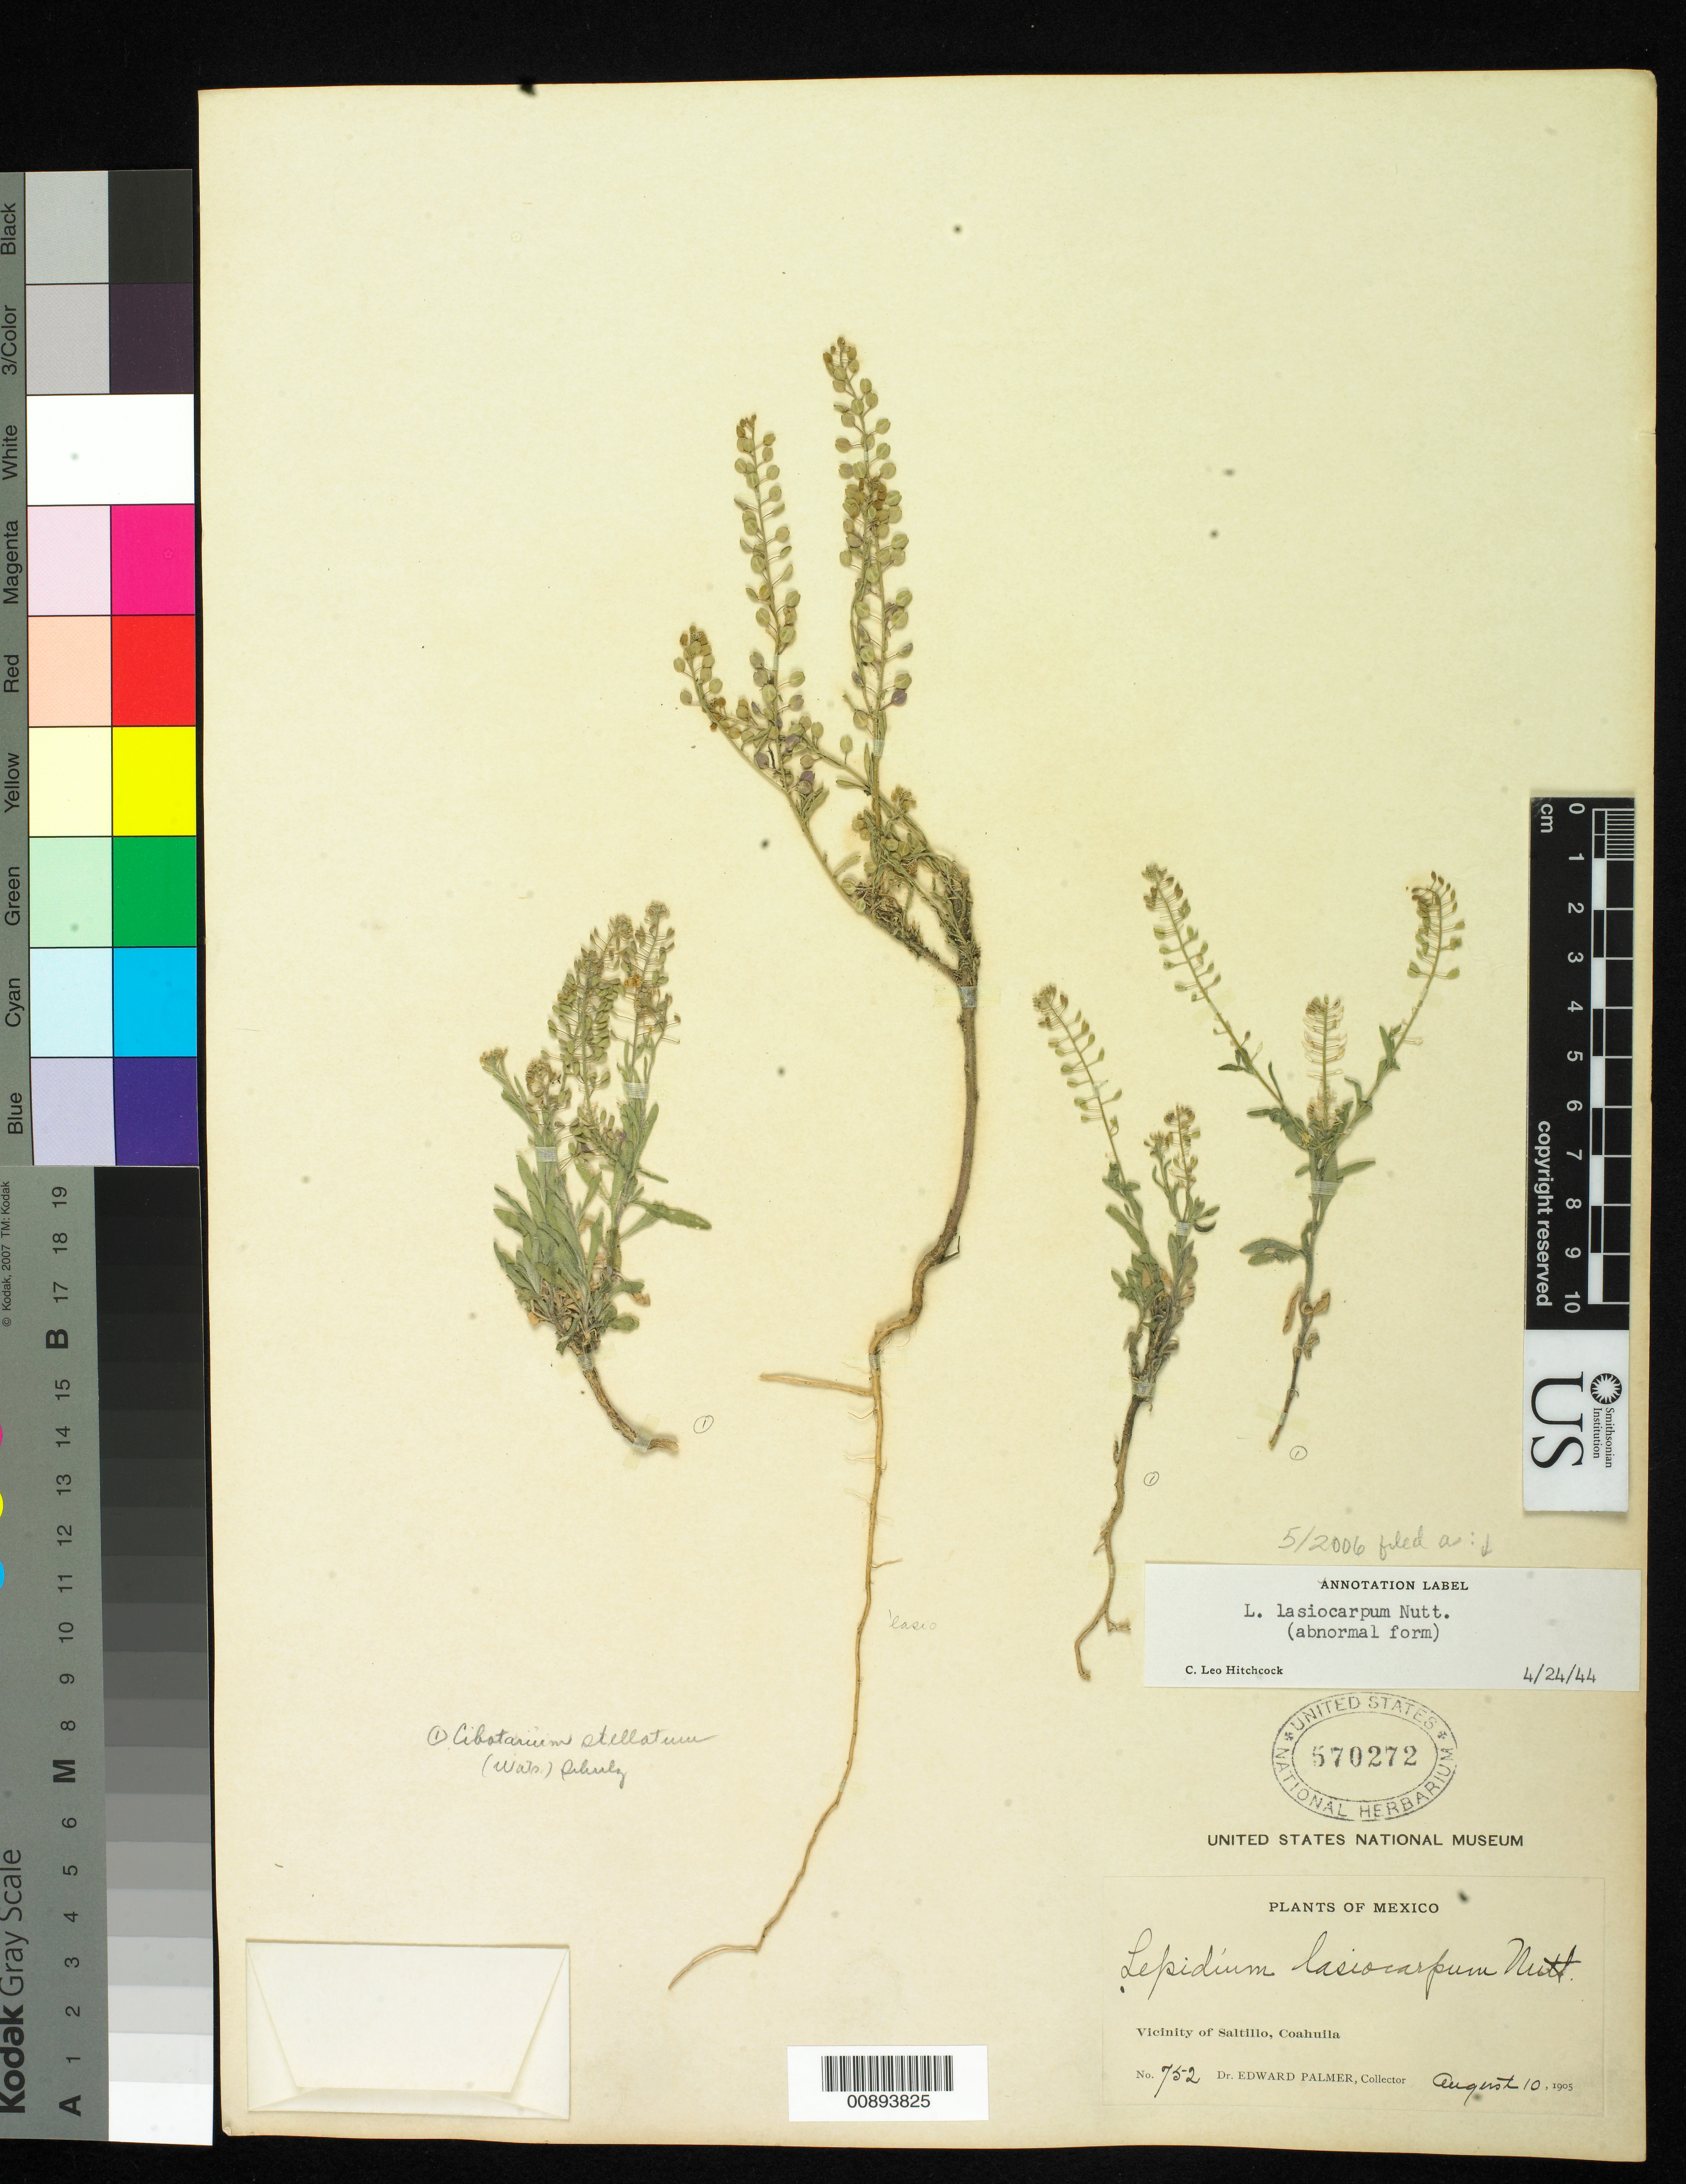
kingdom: Plantae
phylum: Tracheophyta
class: Magnoliopsida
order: Brassicales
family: Brassicaceae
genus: Lepidium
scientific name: Lepidium lasiocarpum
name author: Nutt.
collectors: E. Palmer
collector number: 752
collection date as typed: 10 Aug 1905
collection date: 1905-08-10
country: Mexico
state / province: Coahuila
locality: Vicinity of Saltillo, Coahuila.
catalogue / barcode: US 570272